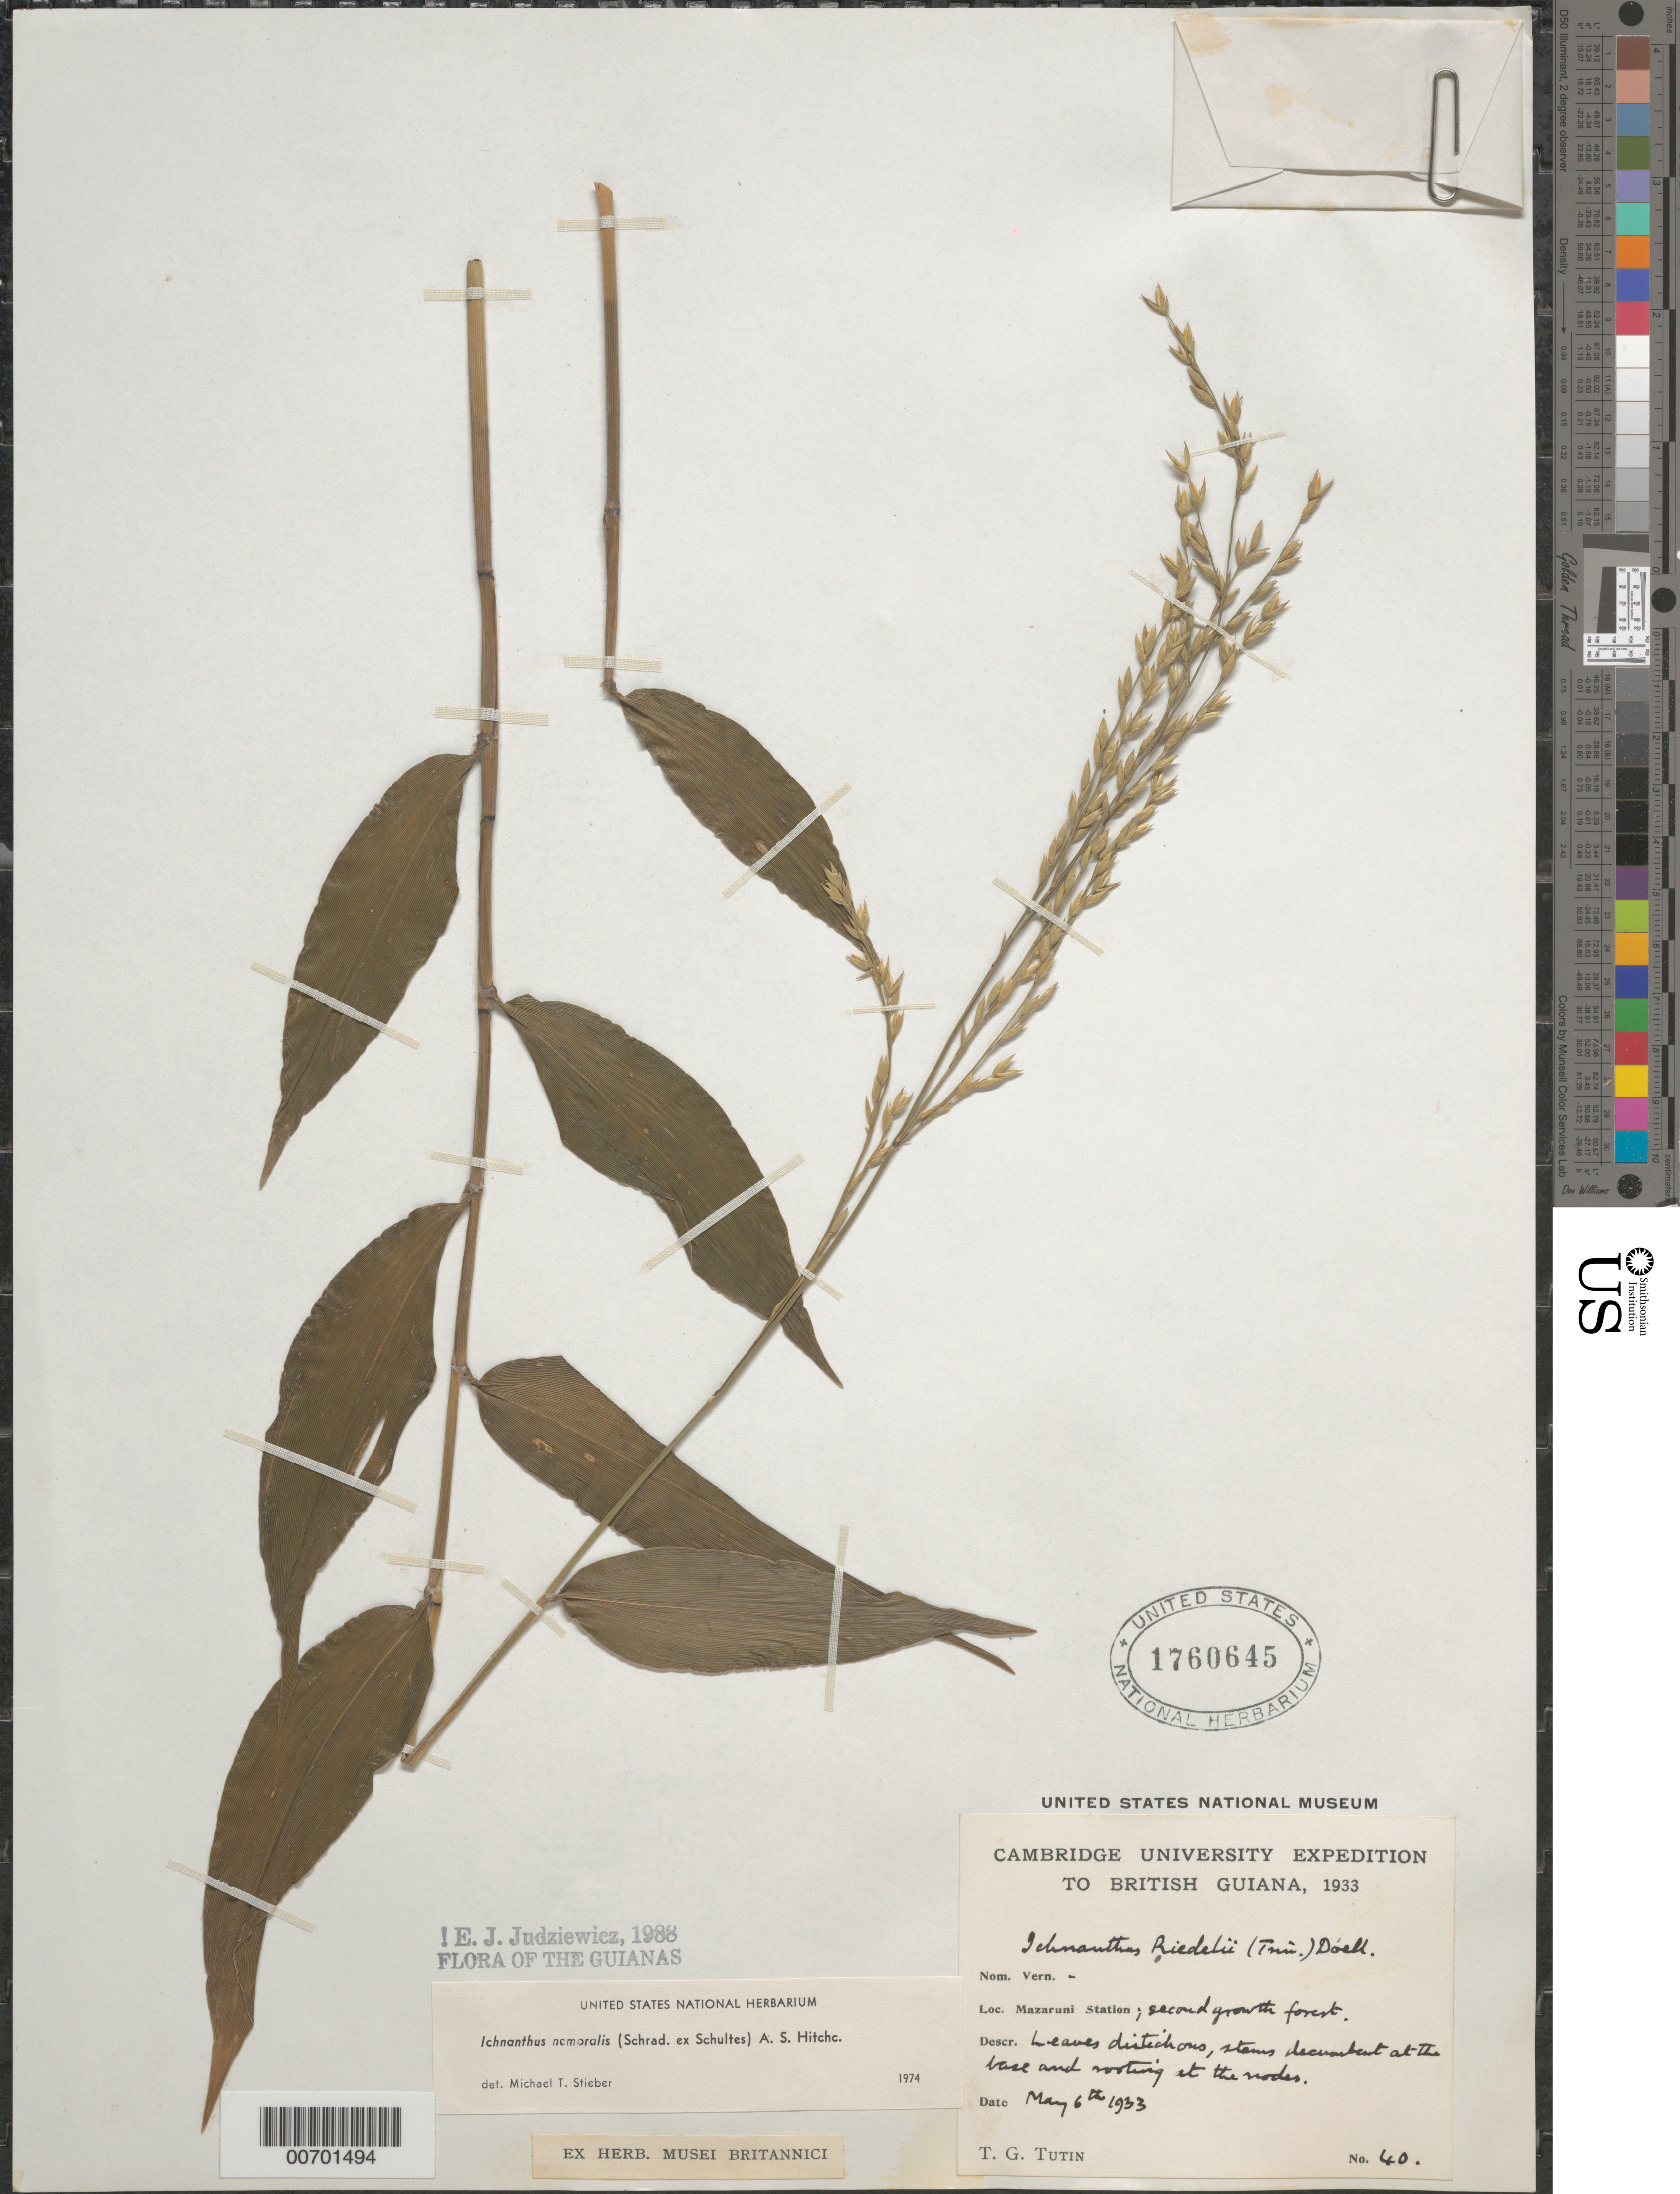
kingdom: Plantae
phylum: Tracheophyta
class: Liliopsida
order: Poales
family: Poaceae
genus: Ichnanthus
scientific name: Ichnanthus nemoralis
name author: (Schrad.) Hitchc. & Chase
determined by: Stieber, M. T.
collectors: T. G. Tutin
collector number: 40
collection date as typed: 6-May-33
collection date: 1933-05-06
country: Guyana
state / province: Cuyuni-Mazaruni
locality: Mazaruni Station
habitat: Second growth forest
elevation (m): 30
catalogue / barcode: US 1760645